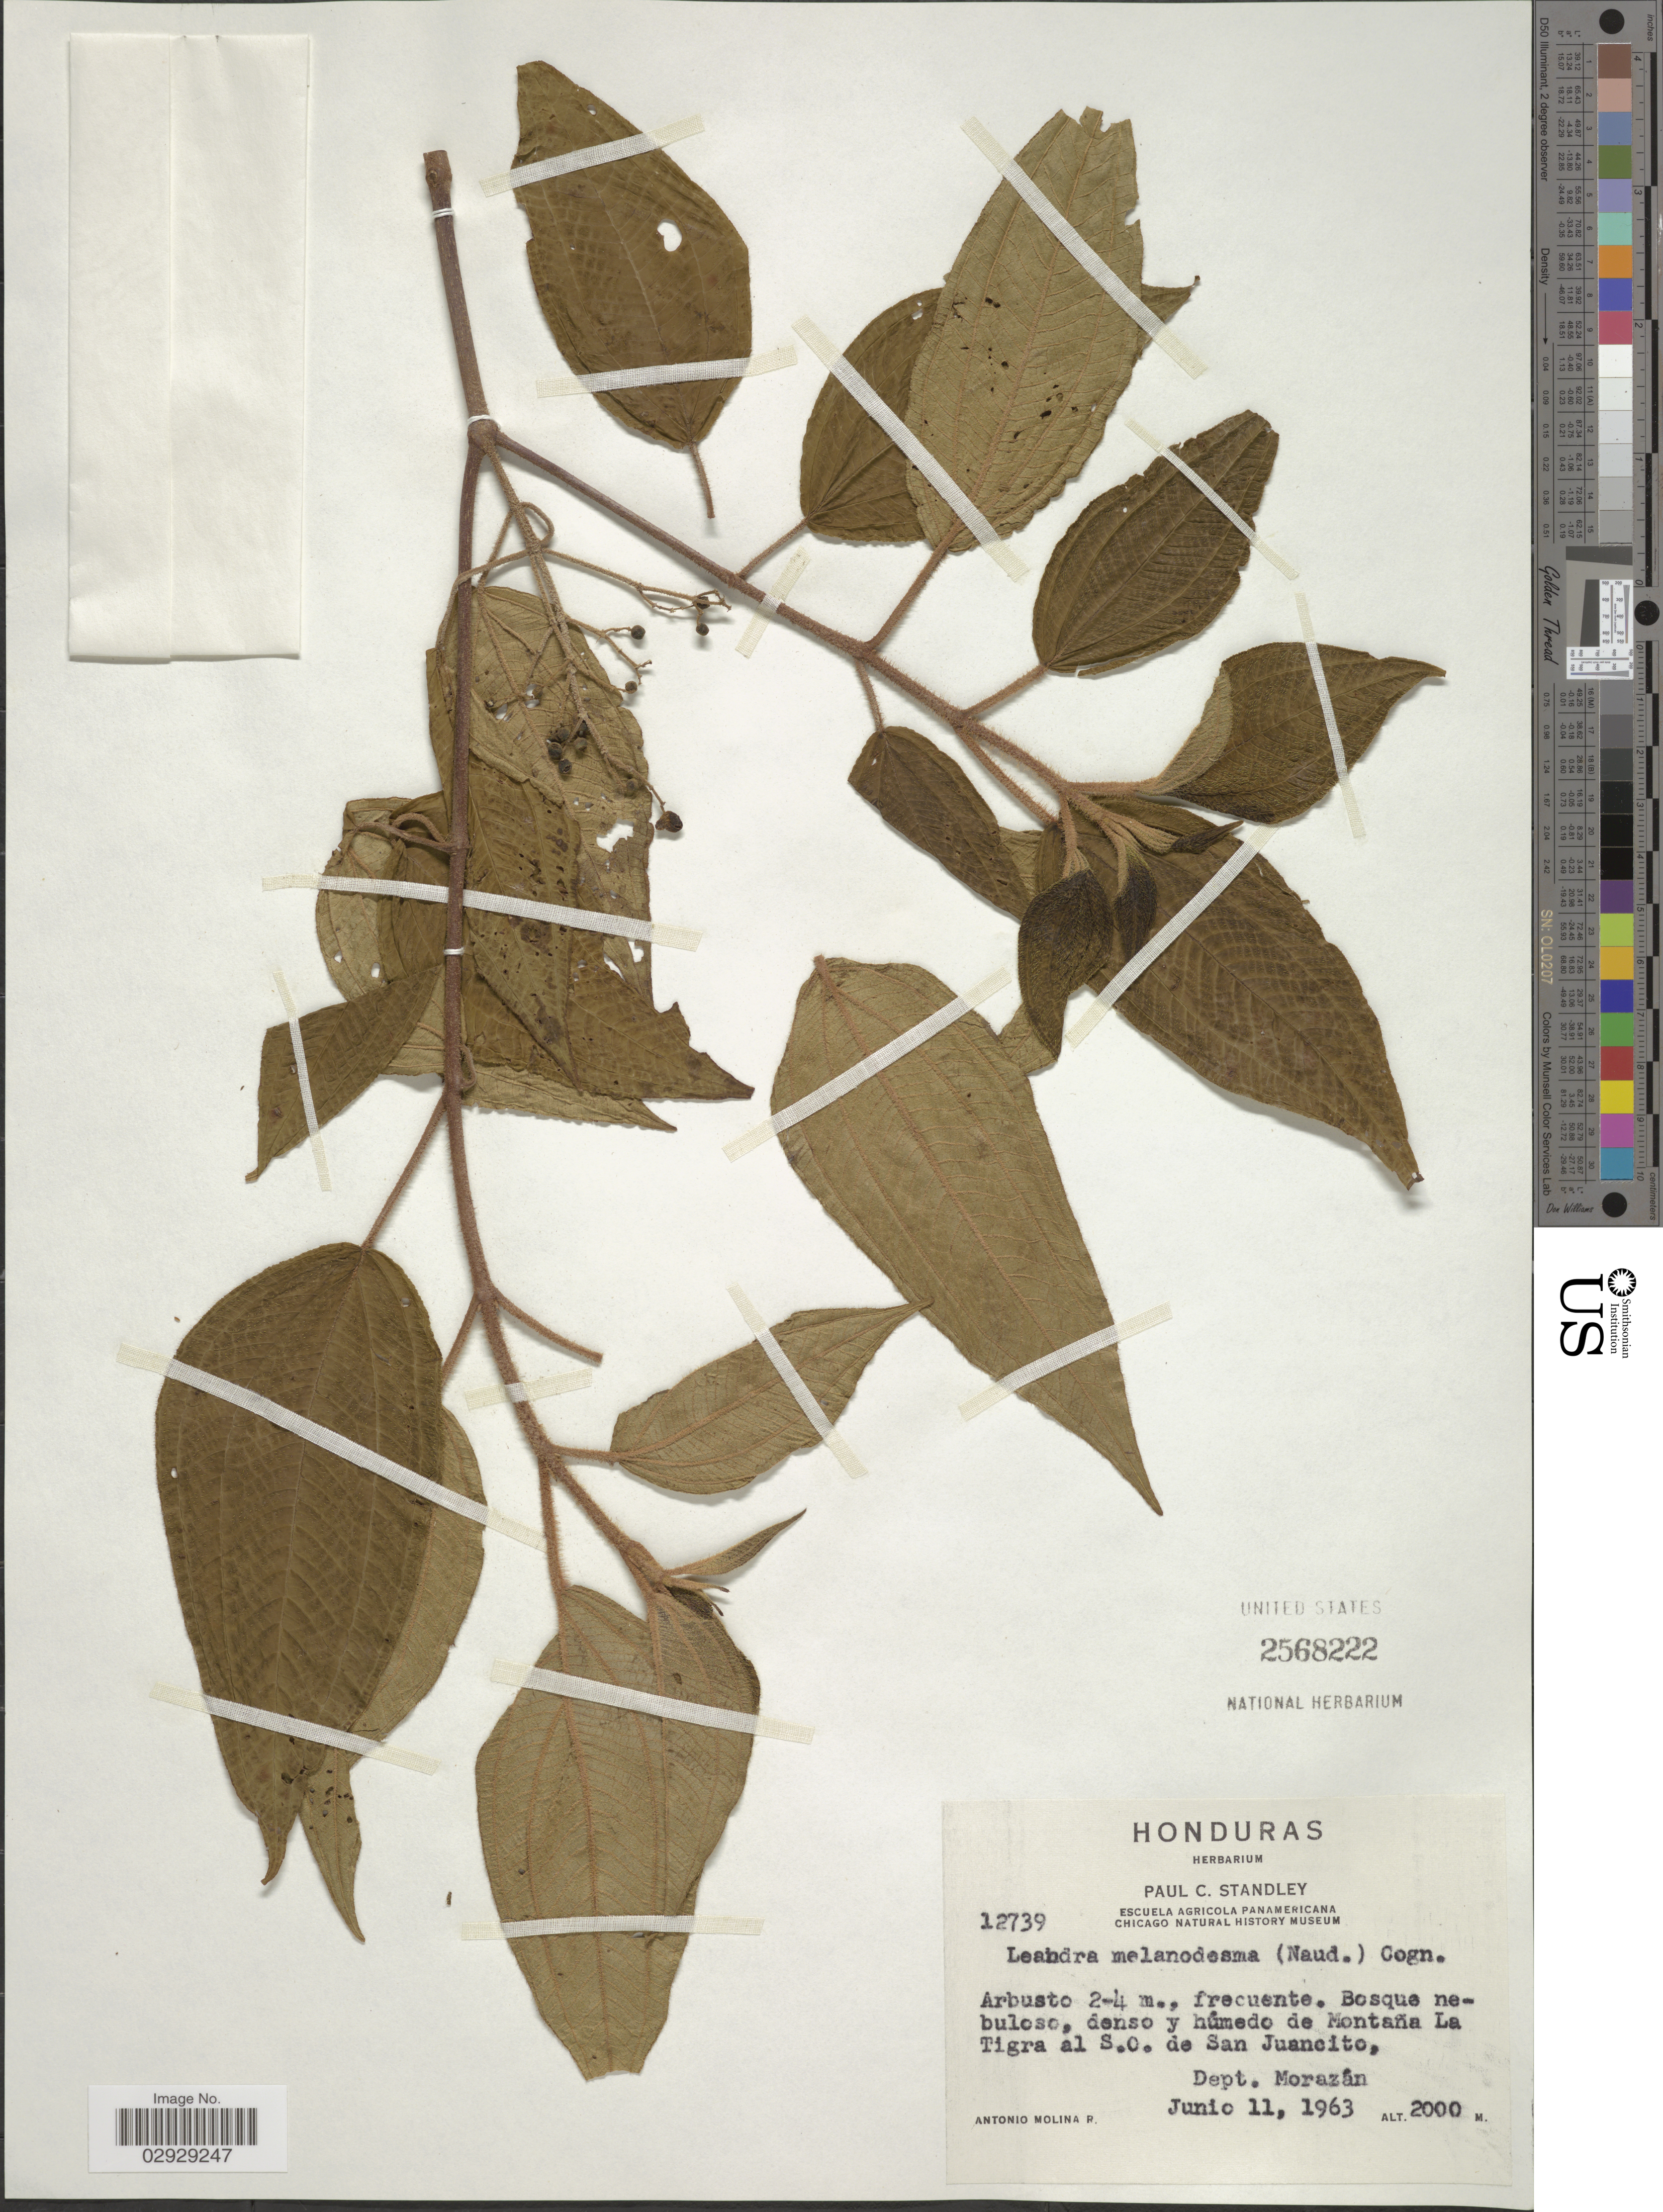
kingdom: Plantae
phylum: Tracheophyta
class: Magnoliopsida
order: Myrtales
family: Melastomataceae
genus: Leandra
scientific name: Leandra melanodesma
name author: (Naudin) Cogn.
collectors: A. Molina R.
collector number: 12739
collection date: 1963-06-11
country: Honduras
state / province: Fco. Morazán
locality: Montaña La Tigra al S.O. de San Juancito, Dept. Morazán.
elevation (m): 2000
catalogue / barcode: US 2568222